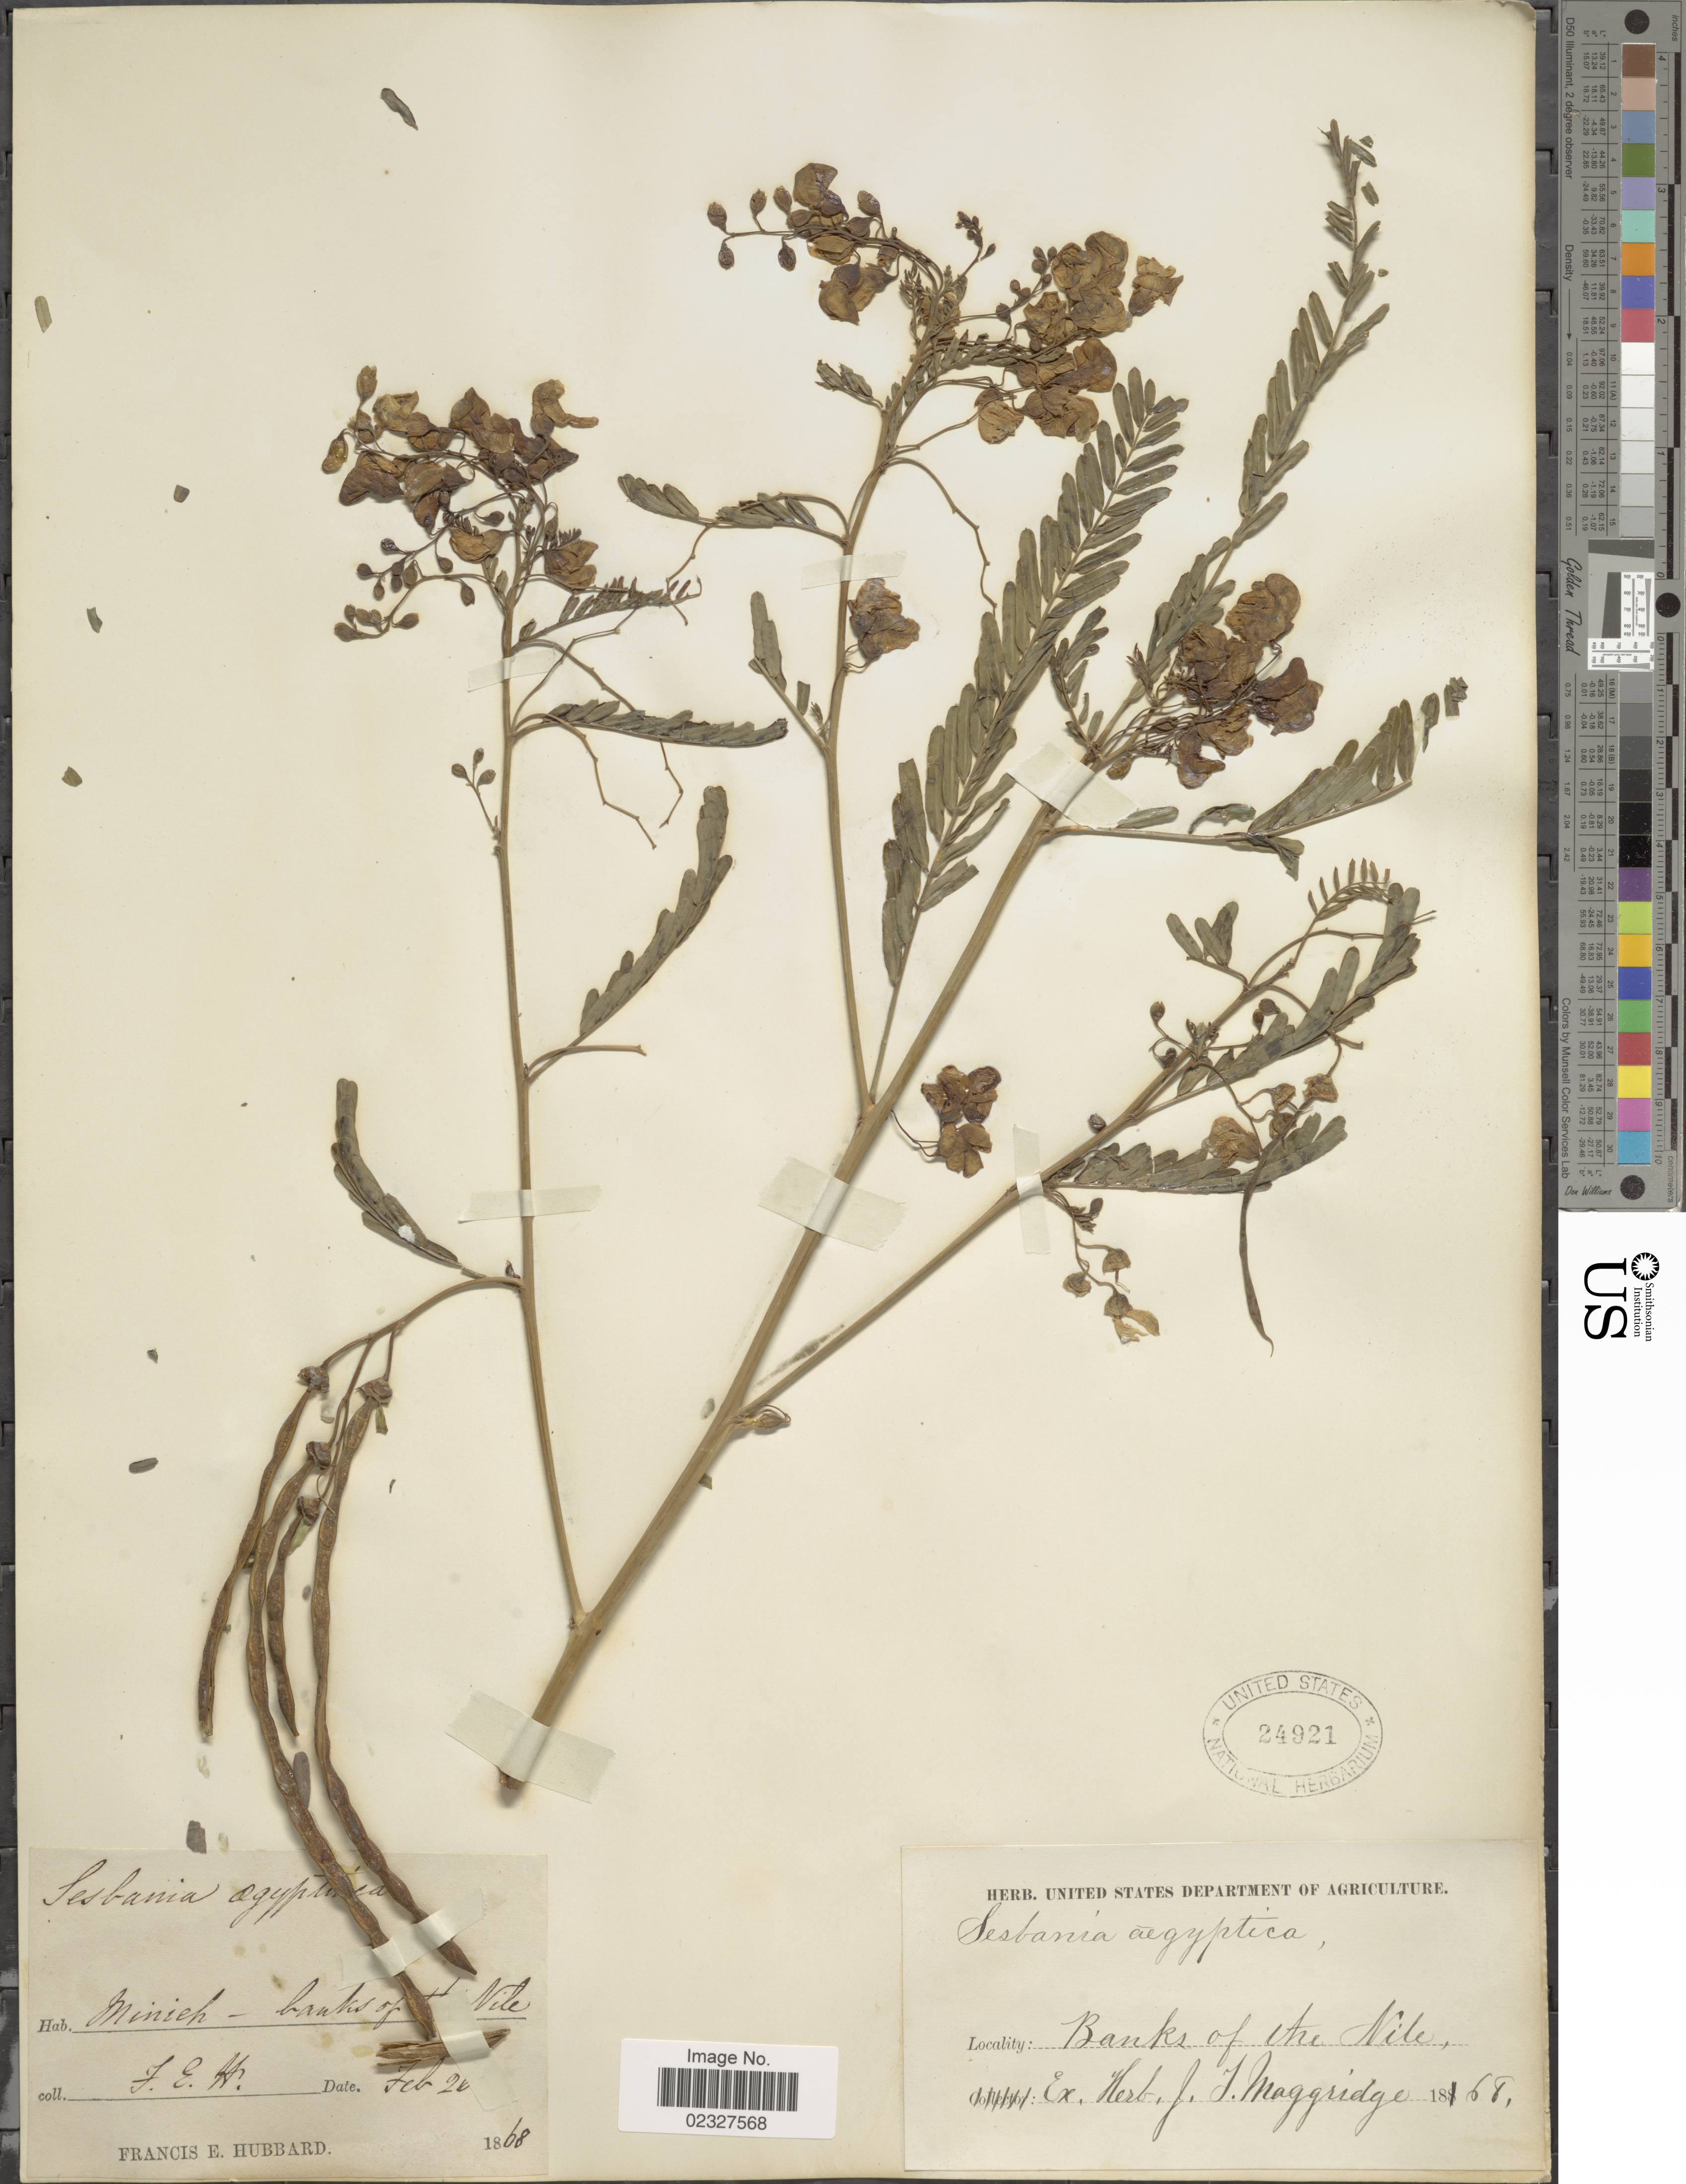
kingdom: Plantae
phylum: Tracheophyta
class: Magnoliopsida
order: Fabales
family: Fabaceae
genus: Sesbania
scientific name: Sesbania sesban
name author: (L.) Merr.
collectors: F. E. Hubbard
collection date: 1868-02-20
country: Lebanon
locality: Minieh, banks of the Nile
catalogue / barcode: US 24921